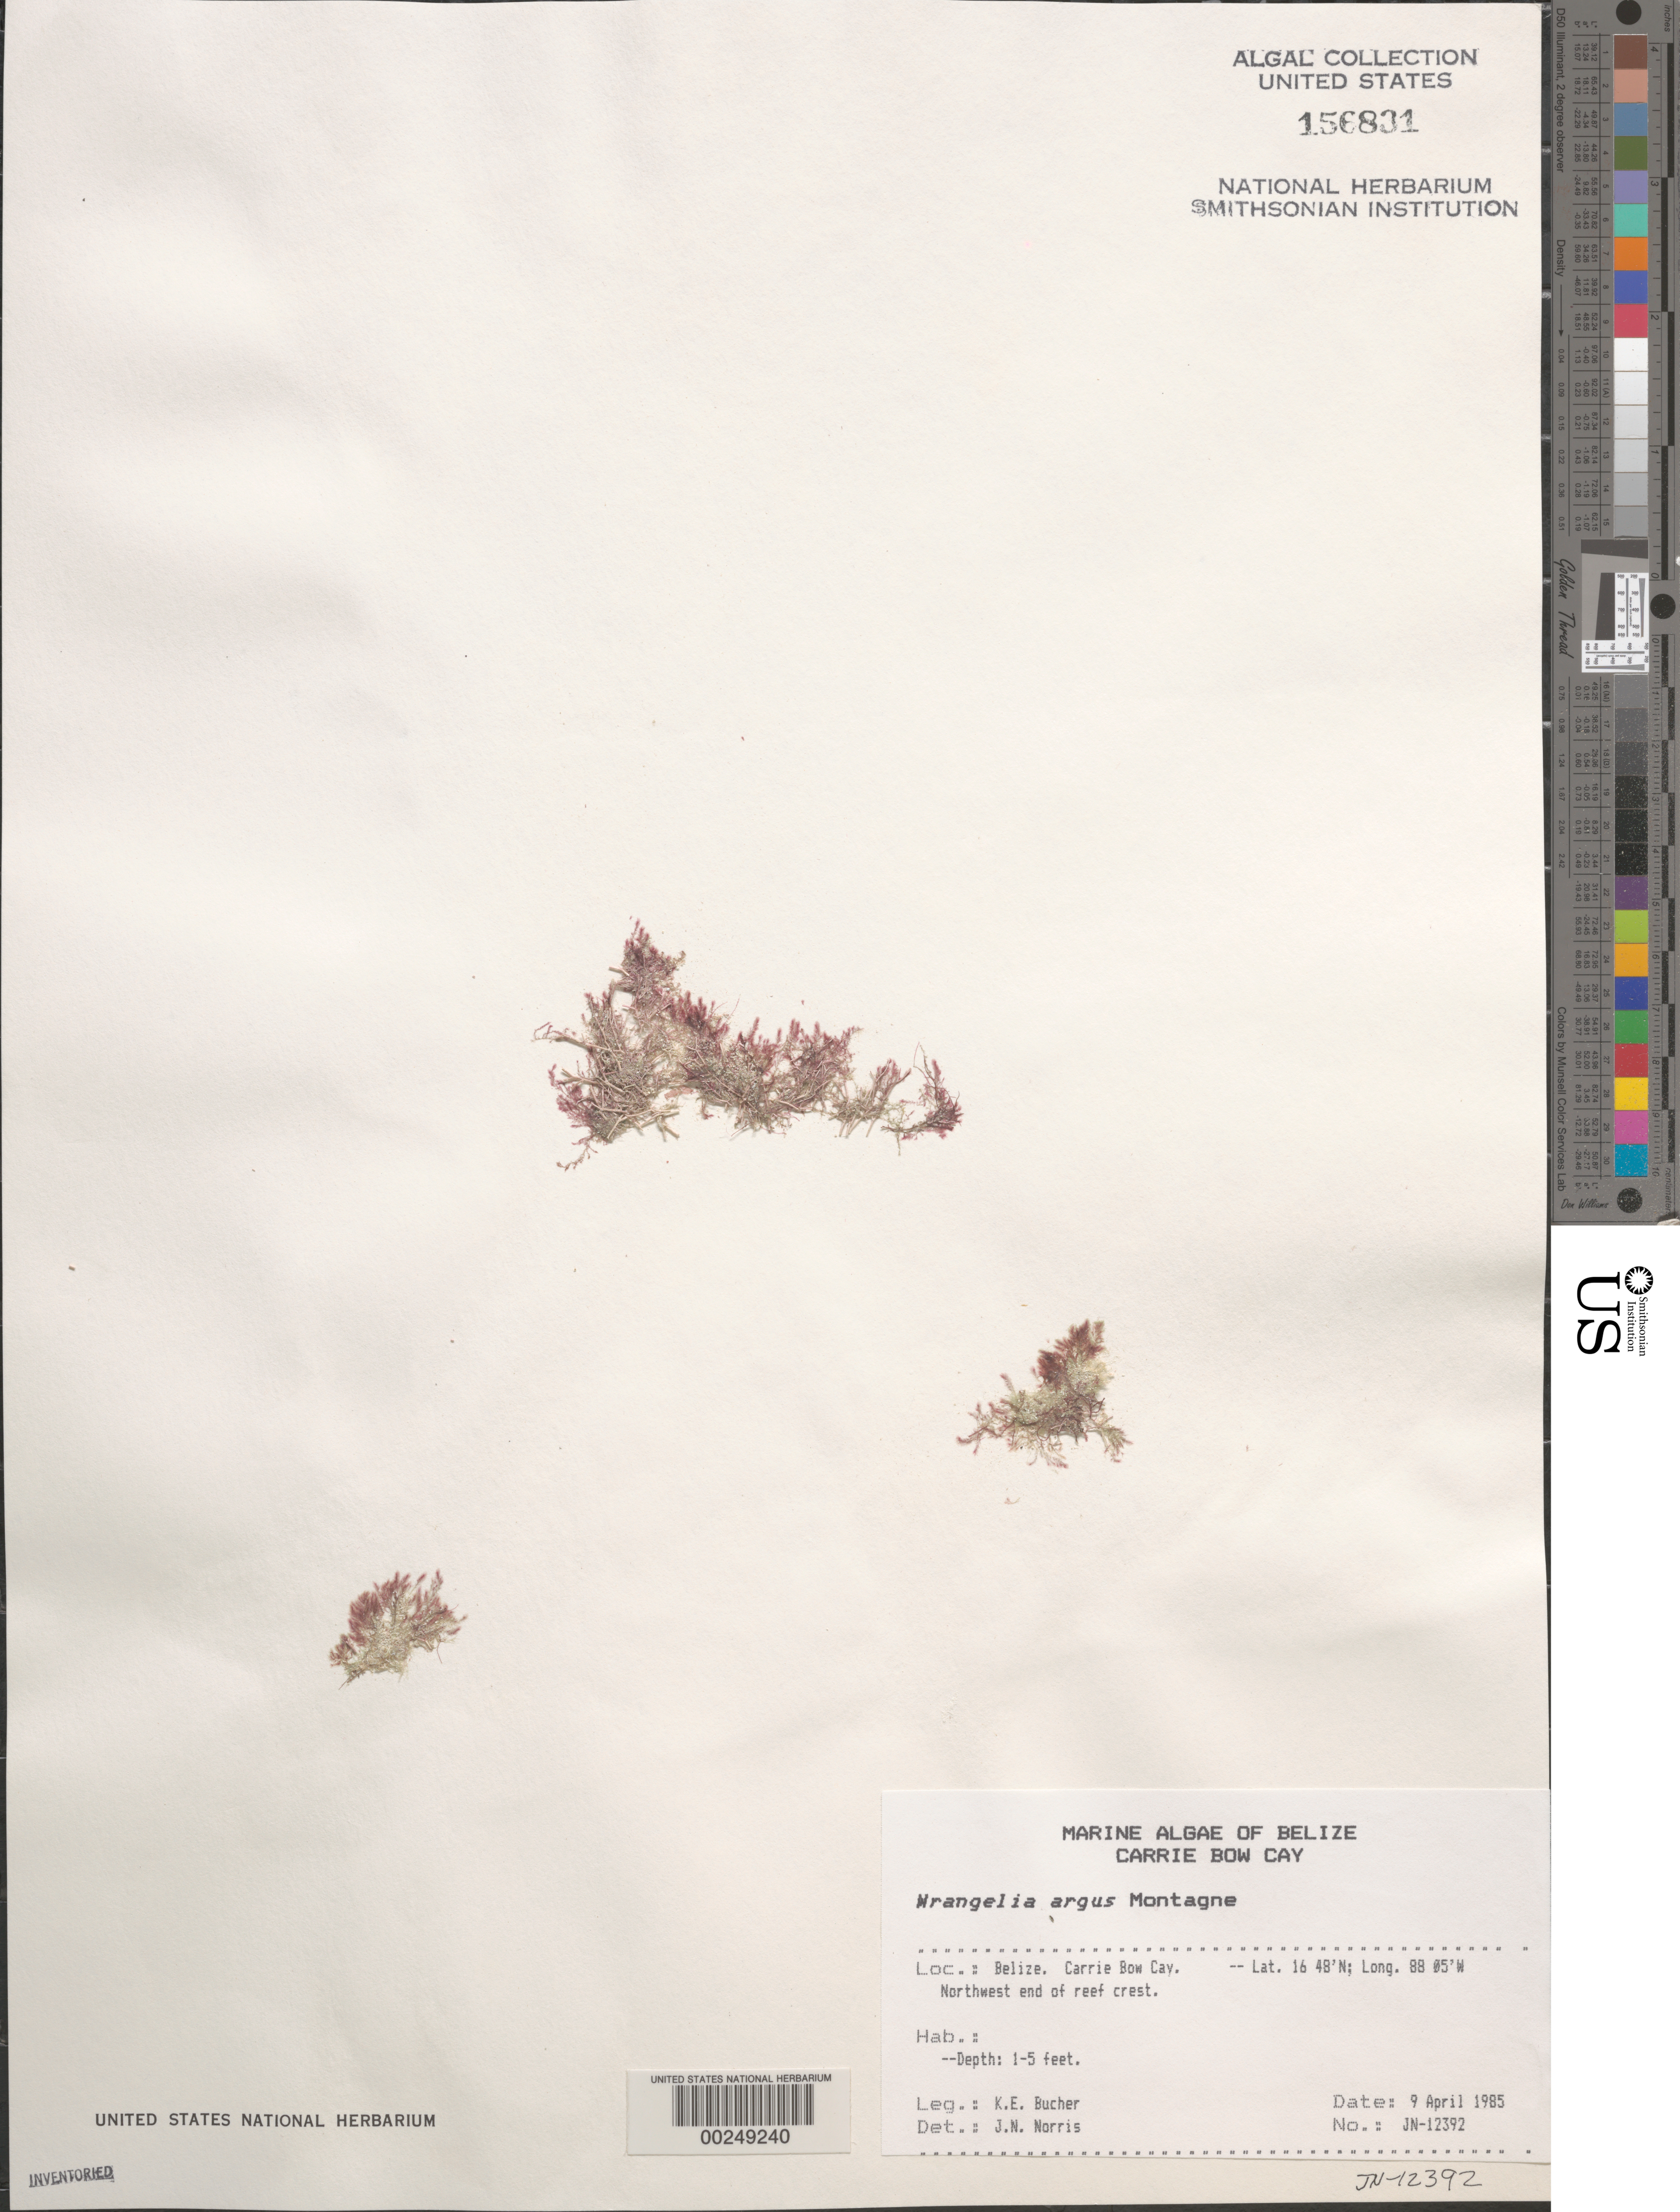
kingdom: Plantae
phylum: Rhodophyta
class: Florideophyceae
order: Ceramiales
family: Wrangeliaceae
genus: Wrangelia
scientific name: Wrangelia argus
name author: (Mont.) Mont.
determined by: Norris, James N.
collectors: K. E. Bucher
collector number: Jn-12392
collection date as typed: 09 Apr 1985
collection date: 1985-04-09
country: Belize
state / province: Stann Creek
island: Carrie Bow Cay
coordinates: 16 48' N, 88 05' W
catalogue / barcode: US 156831